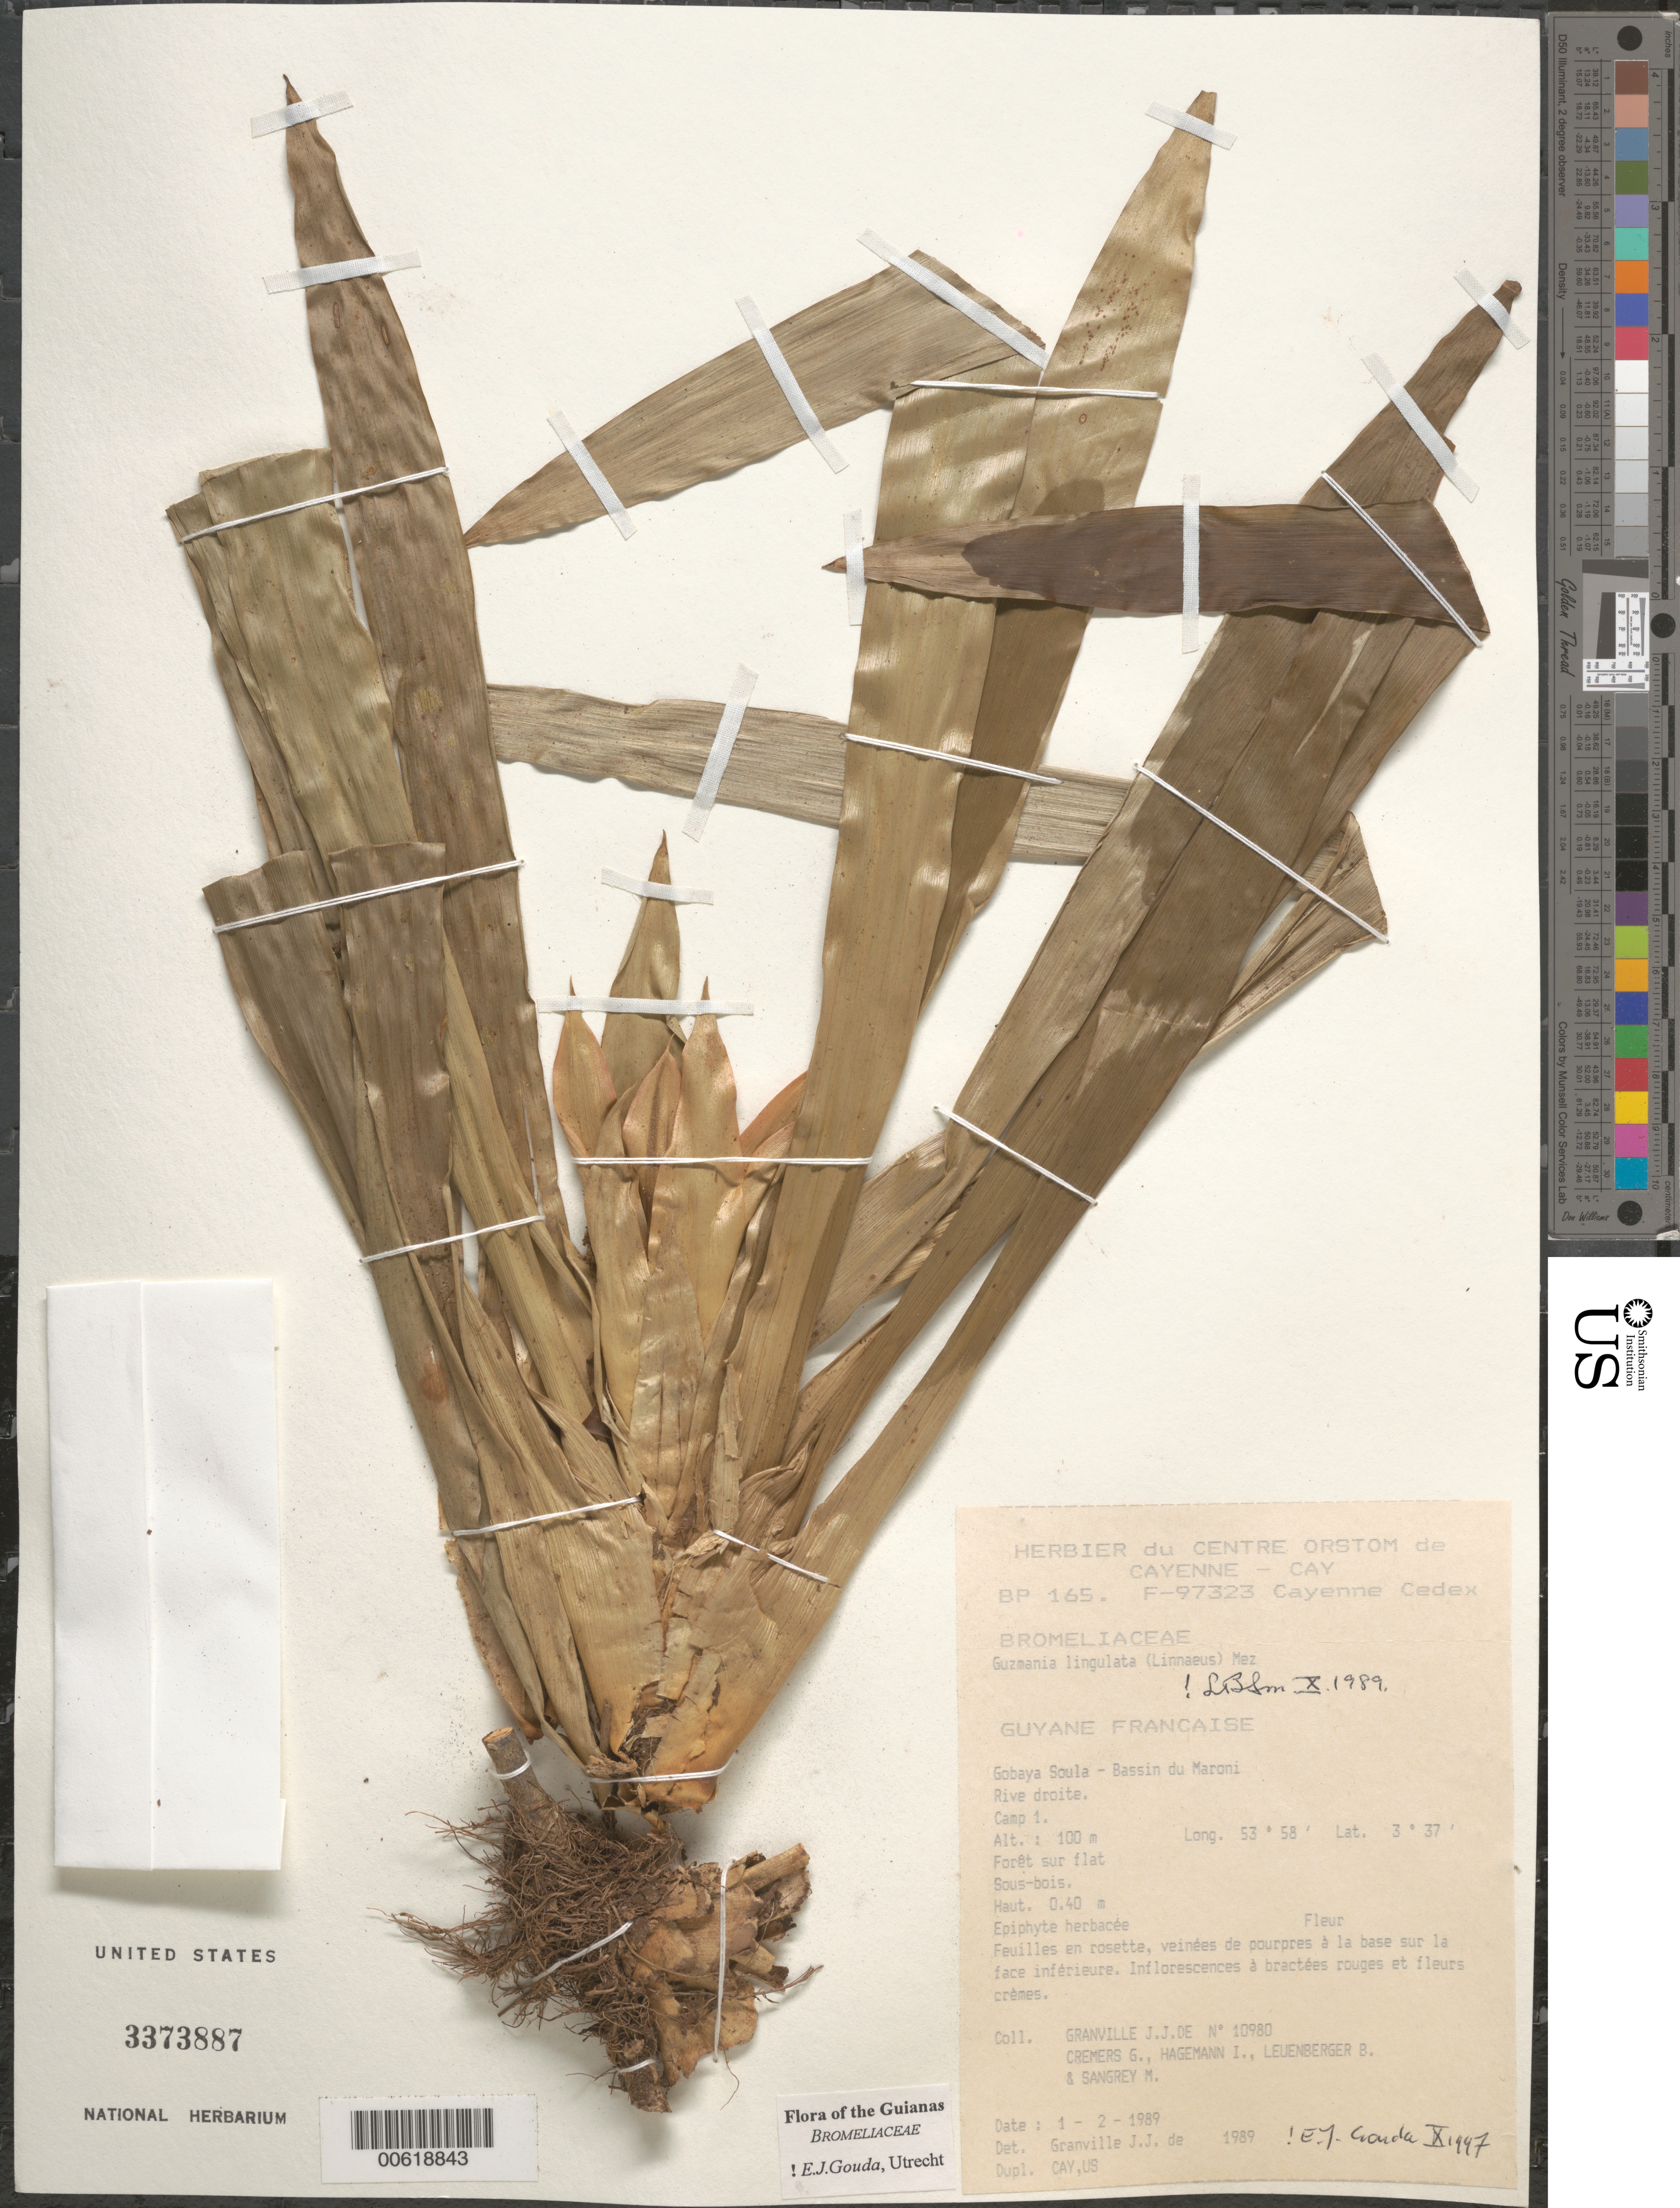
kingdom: Plantae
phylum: Tracheophyta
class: Liliopsida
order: Poales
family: Bromeliaceae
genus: Guzmania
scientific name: Guzmania lingulata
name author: (L.) Mez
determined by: Gouda, E. J.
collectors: J.-J. de Granville, G. Cremers, J. Hagemann, B. E. Leuenberger & M. S. Sangrey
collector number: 10980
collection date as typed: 1-Feb-89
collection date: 1989-02-01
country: French Guiana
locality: Gobaya Soula, Bassin du Maroni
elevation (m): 100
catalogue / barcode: US 3373887